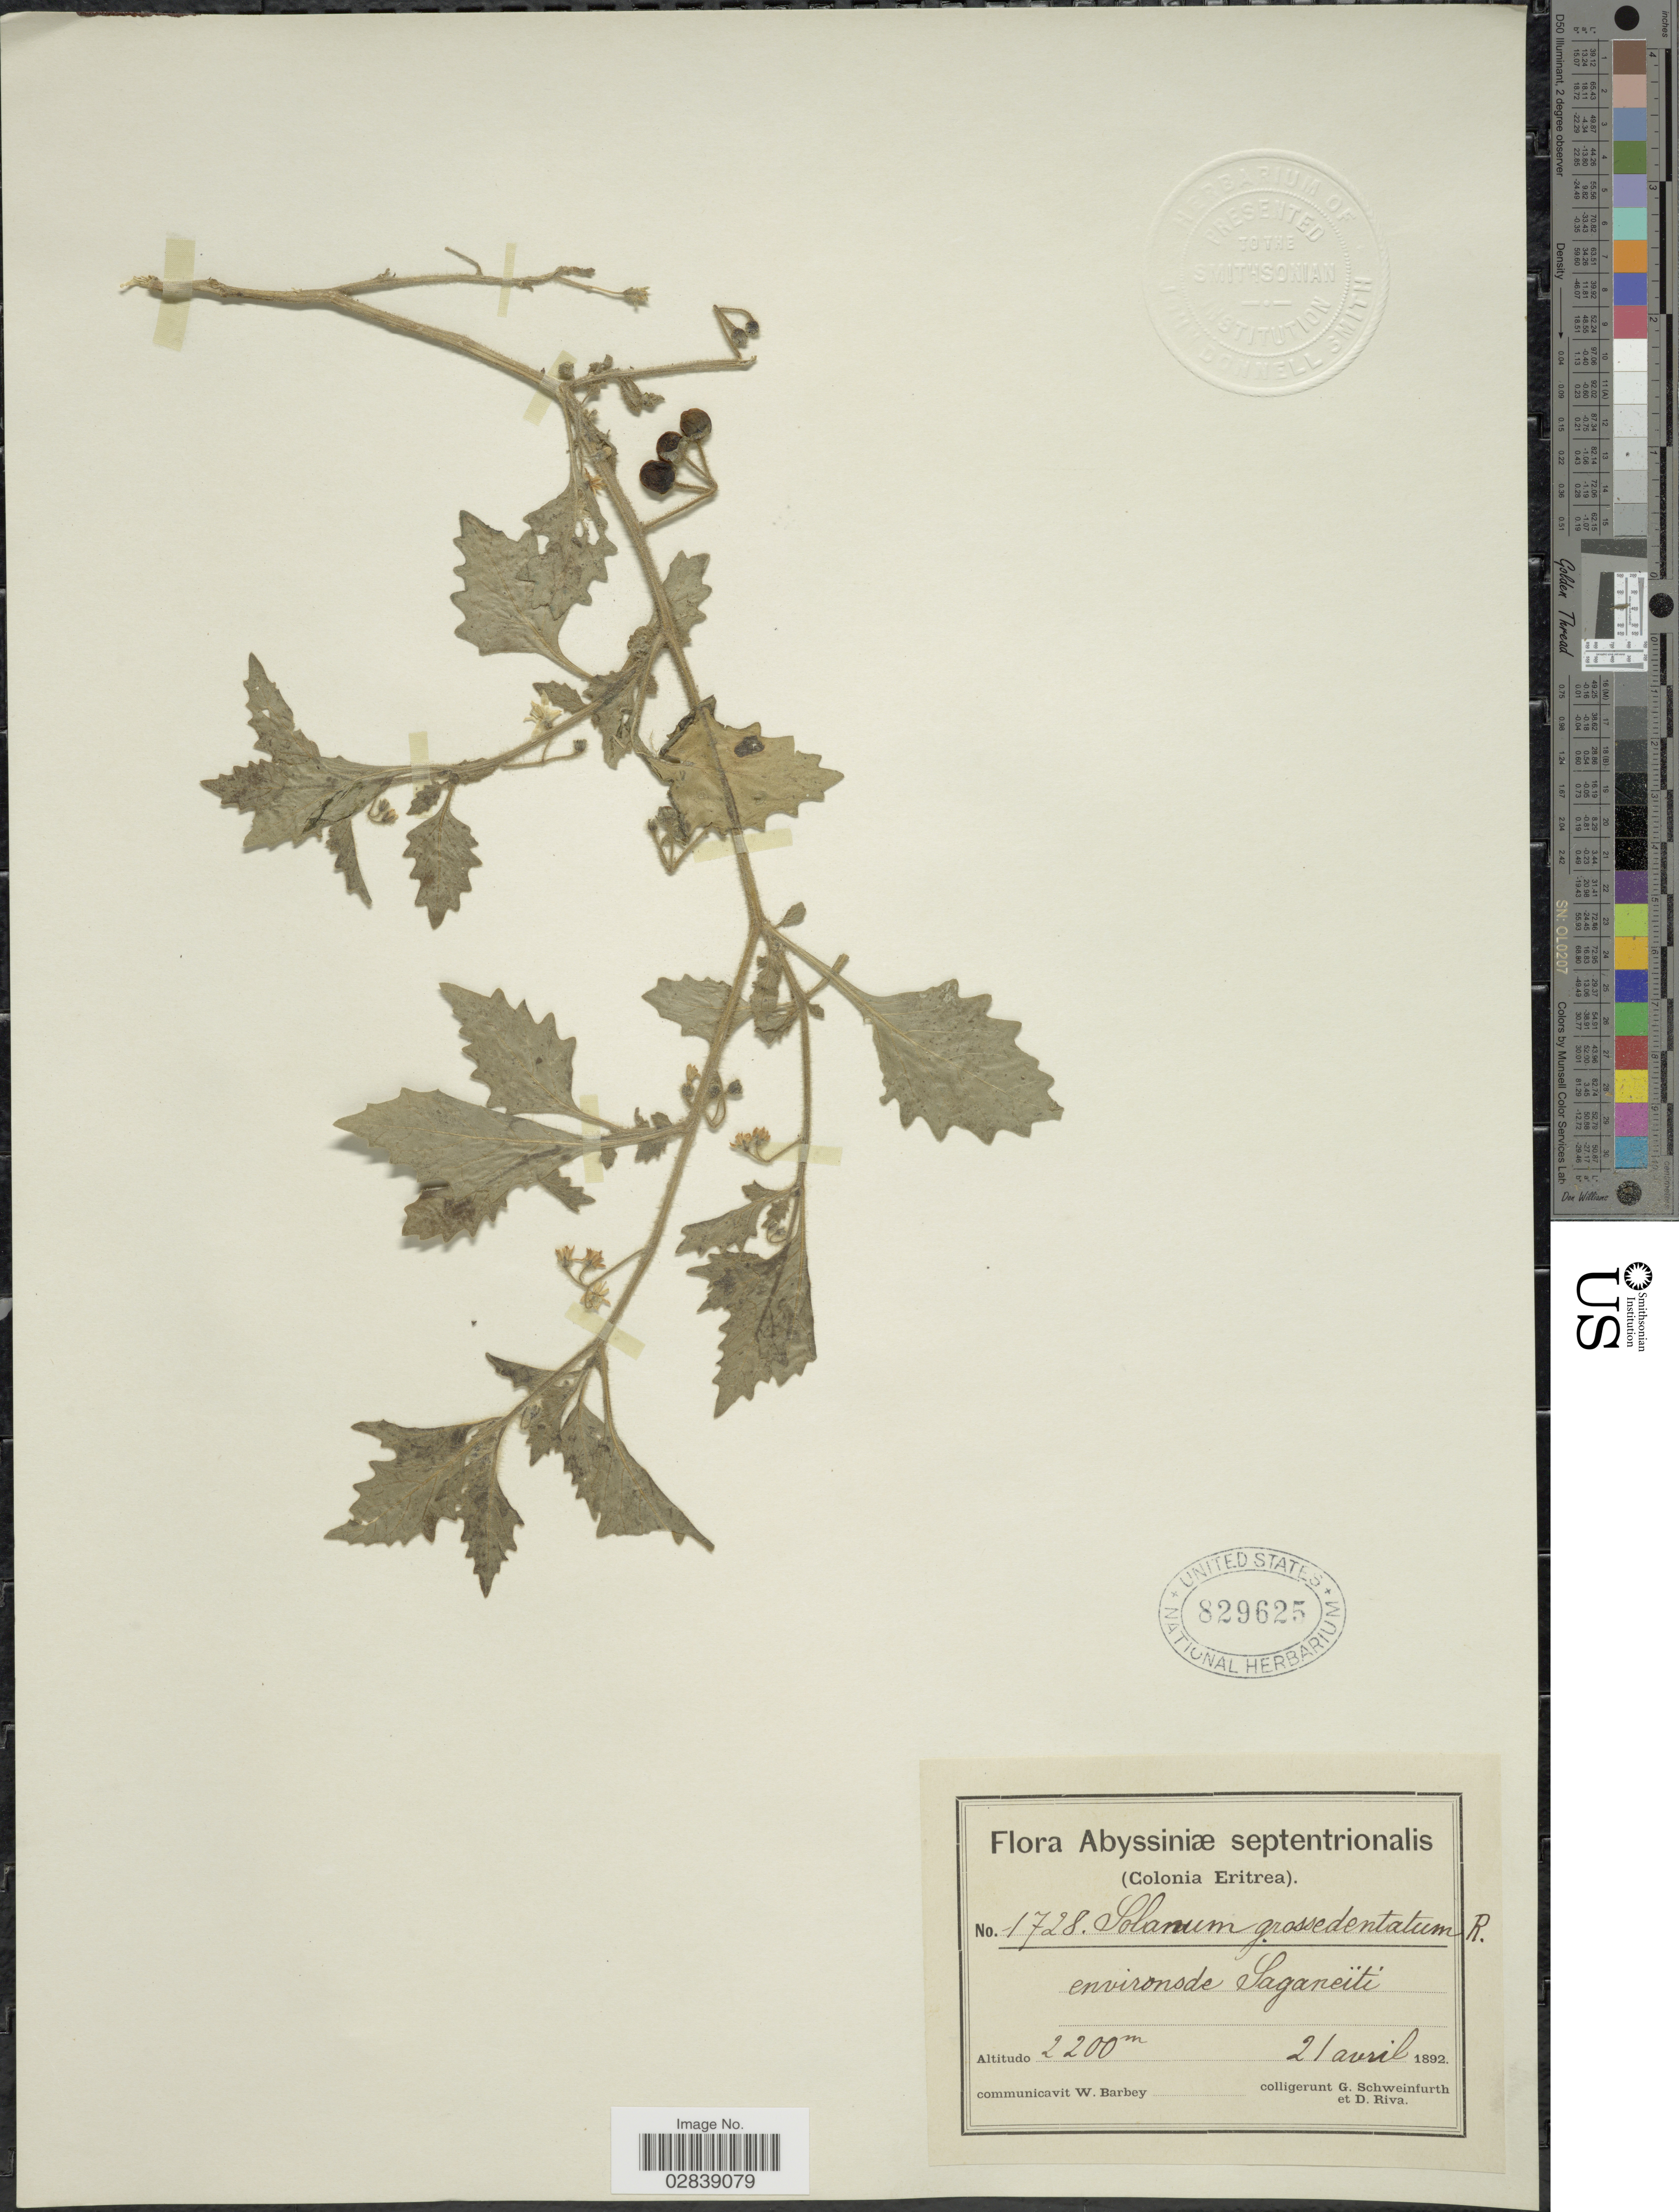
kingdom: Plantae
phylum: Tracheophyta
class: Magnoliopsida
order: Solanales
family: Solanaceae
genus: Solanum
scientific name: Solanum grossedentatum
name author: A. Rich.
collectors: G. A. Schweinfurth (herbarium) & D. Riva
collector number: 1728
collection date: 1892-04-21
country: Eritrea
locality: Abyssiniæ septentrionalis. (Colonia Eritrea), environs de Saganeïti.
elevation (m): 2200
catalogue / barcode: US 829624